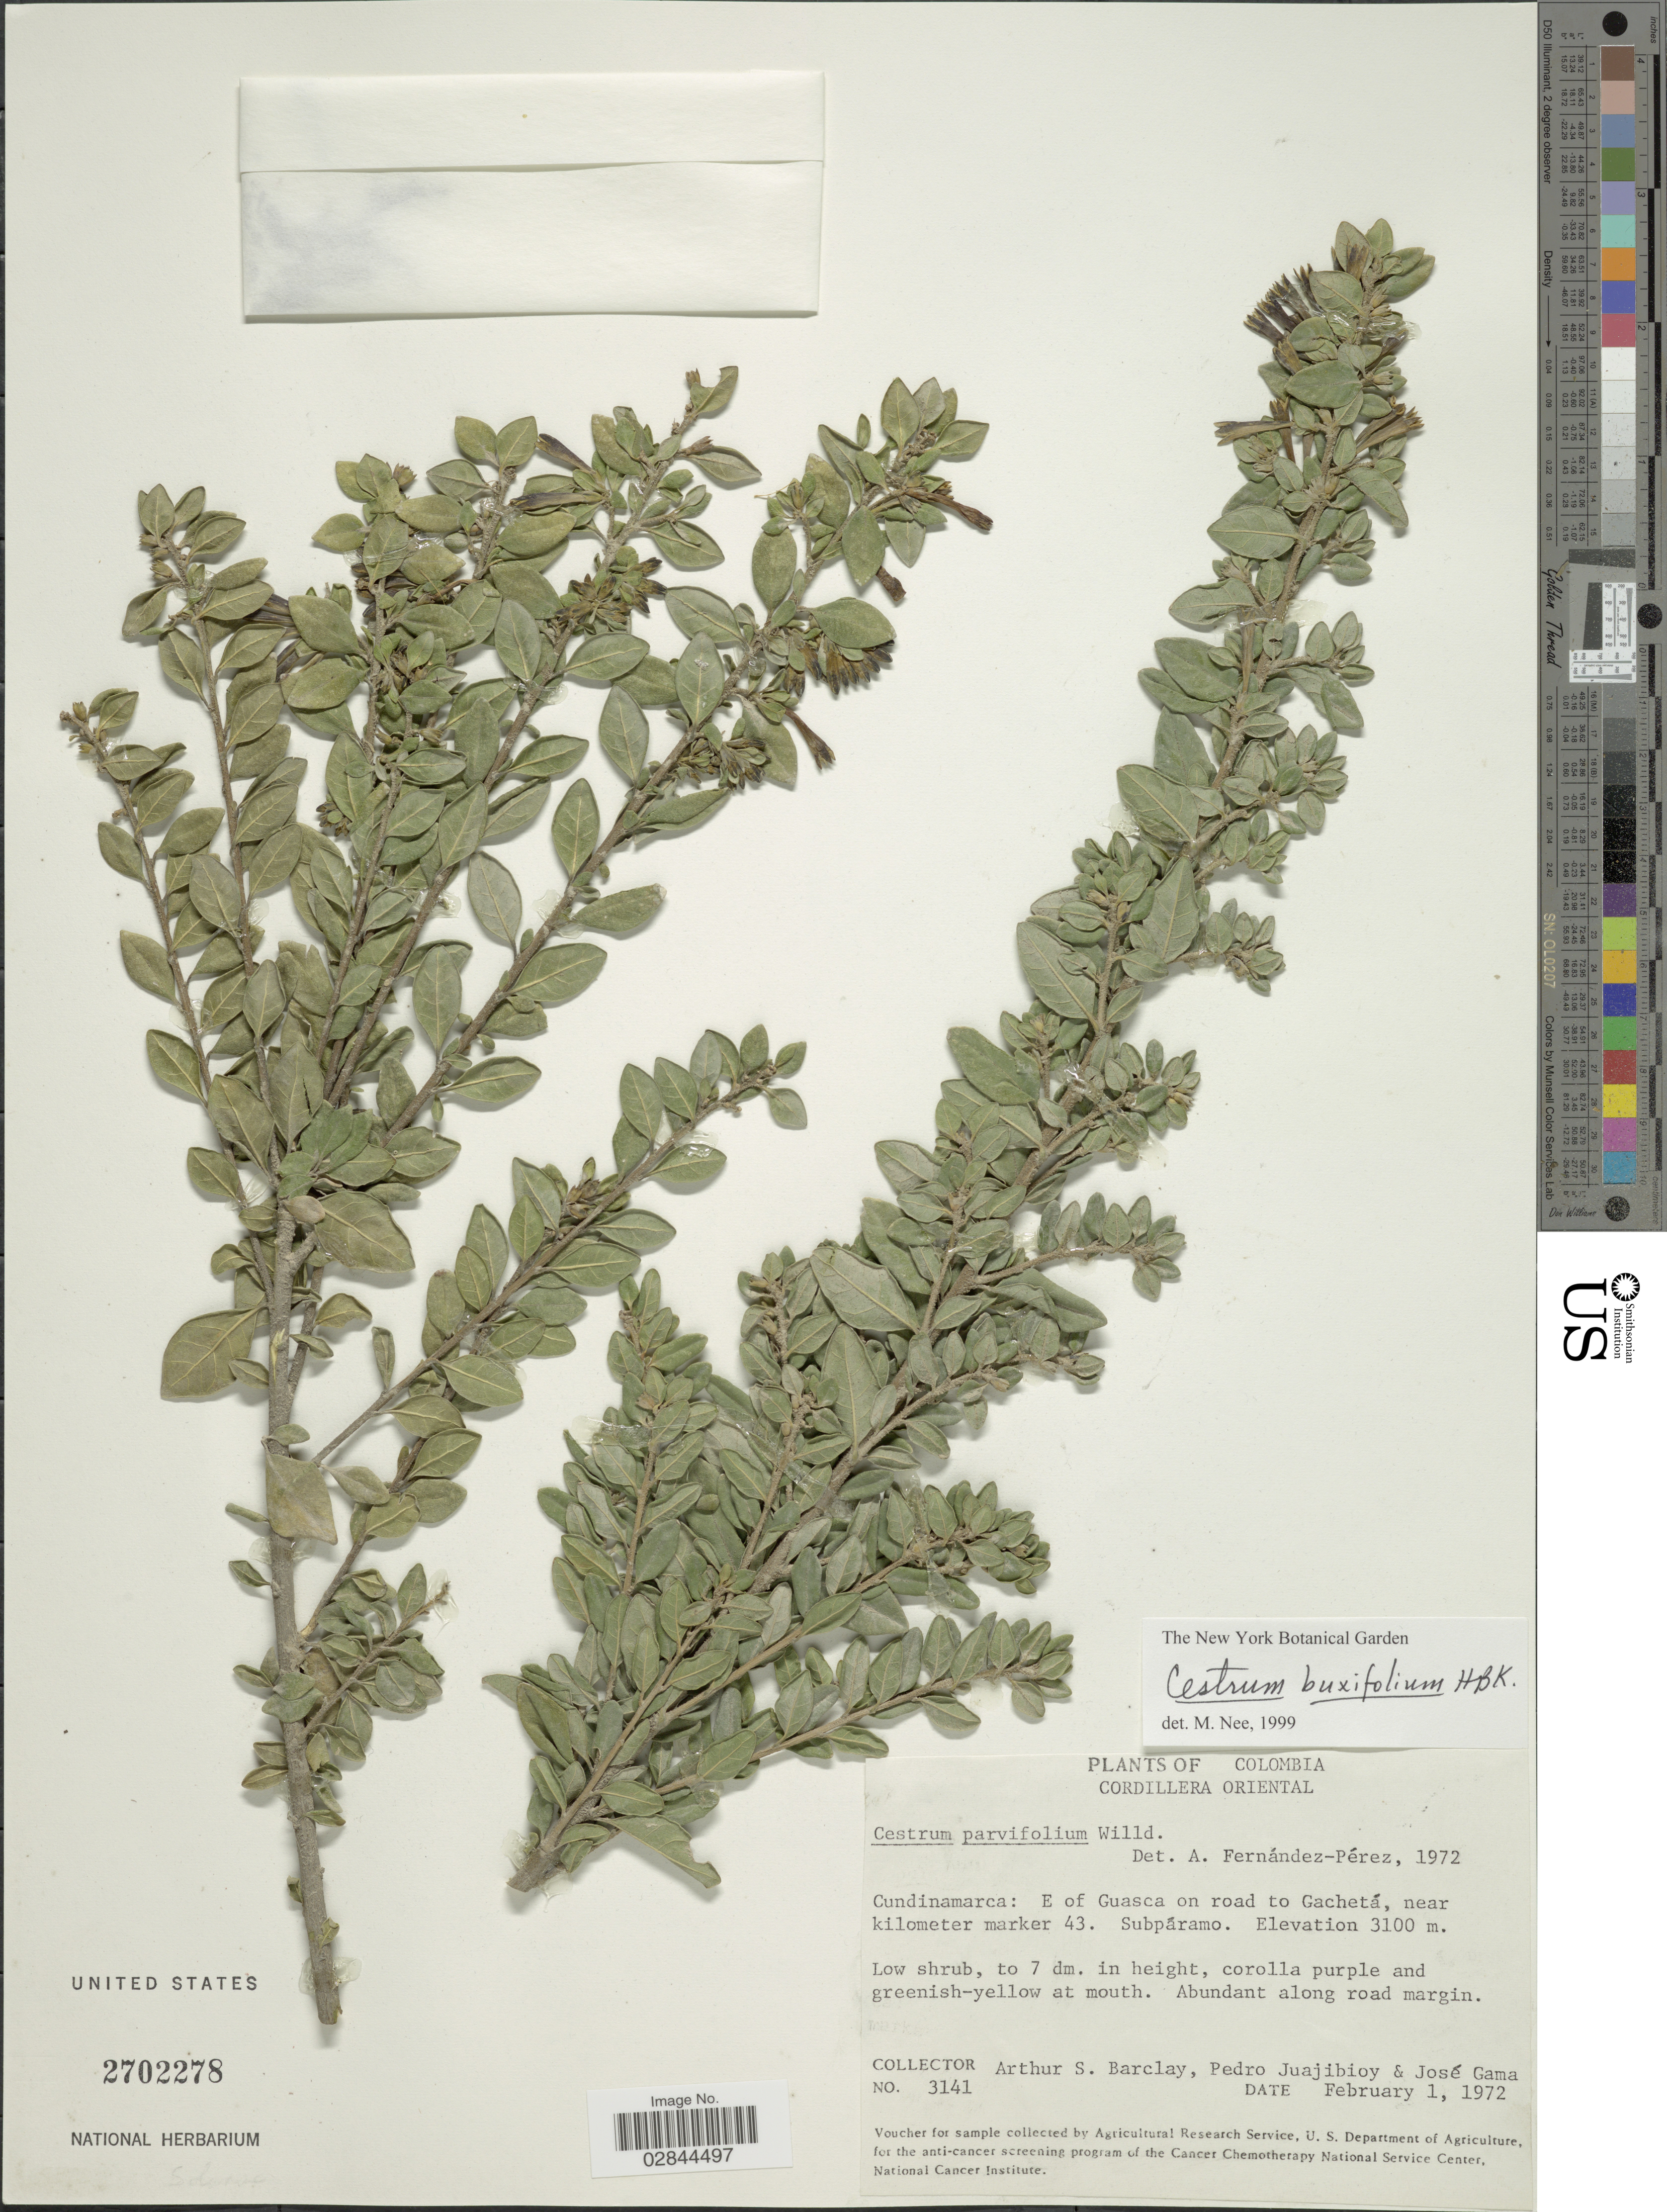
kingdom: Plantae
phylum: Tracheophyta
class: Magnoliopsida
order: Solanales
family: Solanaceae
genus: Cestrum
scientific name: Cestrum buxifolium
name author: Kunth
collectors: A. S. Barclay, P. Juajibioy & J. Gama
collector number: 3141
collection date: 1972-02-01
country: Colombia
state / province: Cundinamarca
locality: Cordillera Oriental. E of Guasca on road to Gachetá, near kilometer marker 43.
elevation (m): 3100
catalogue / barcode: US 2702278